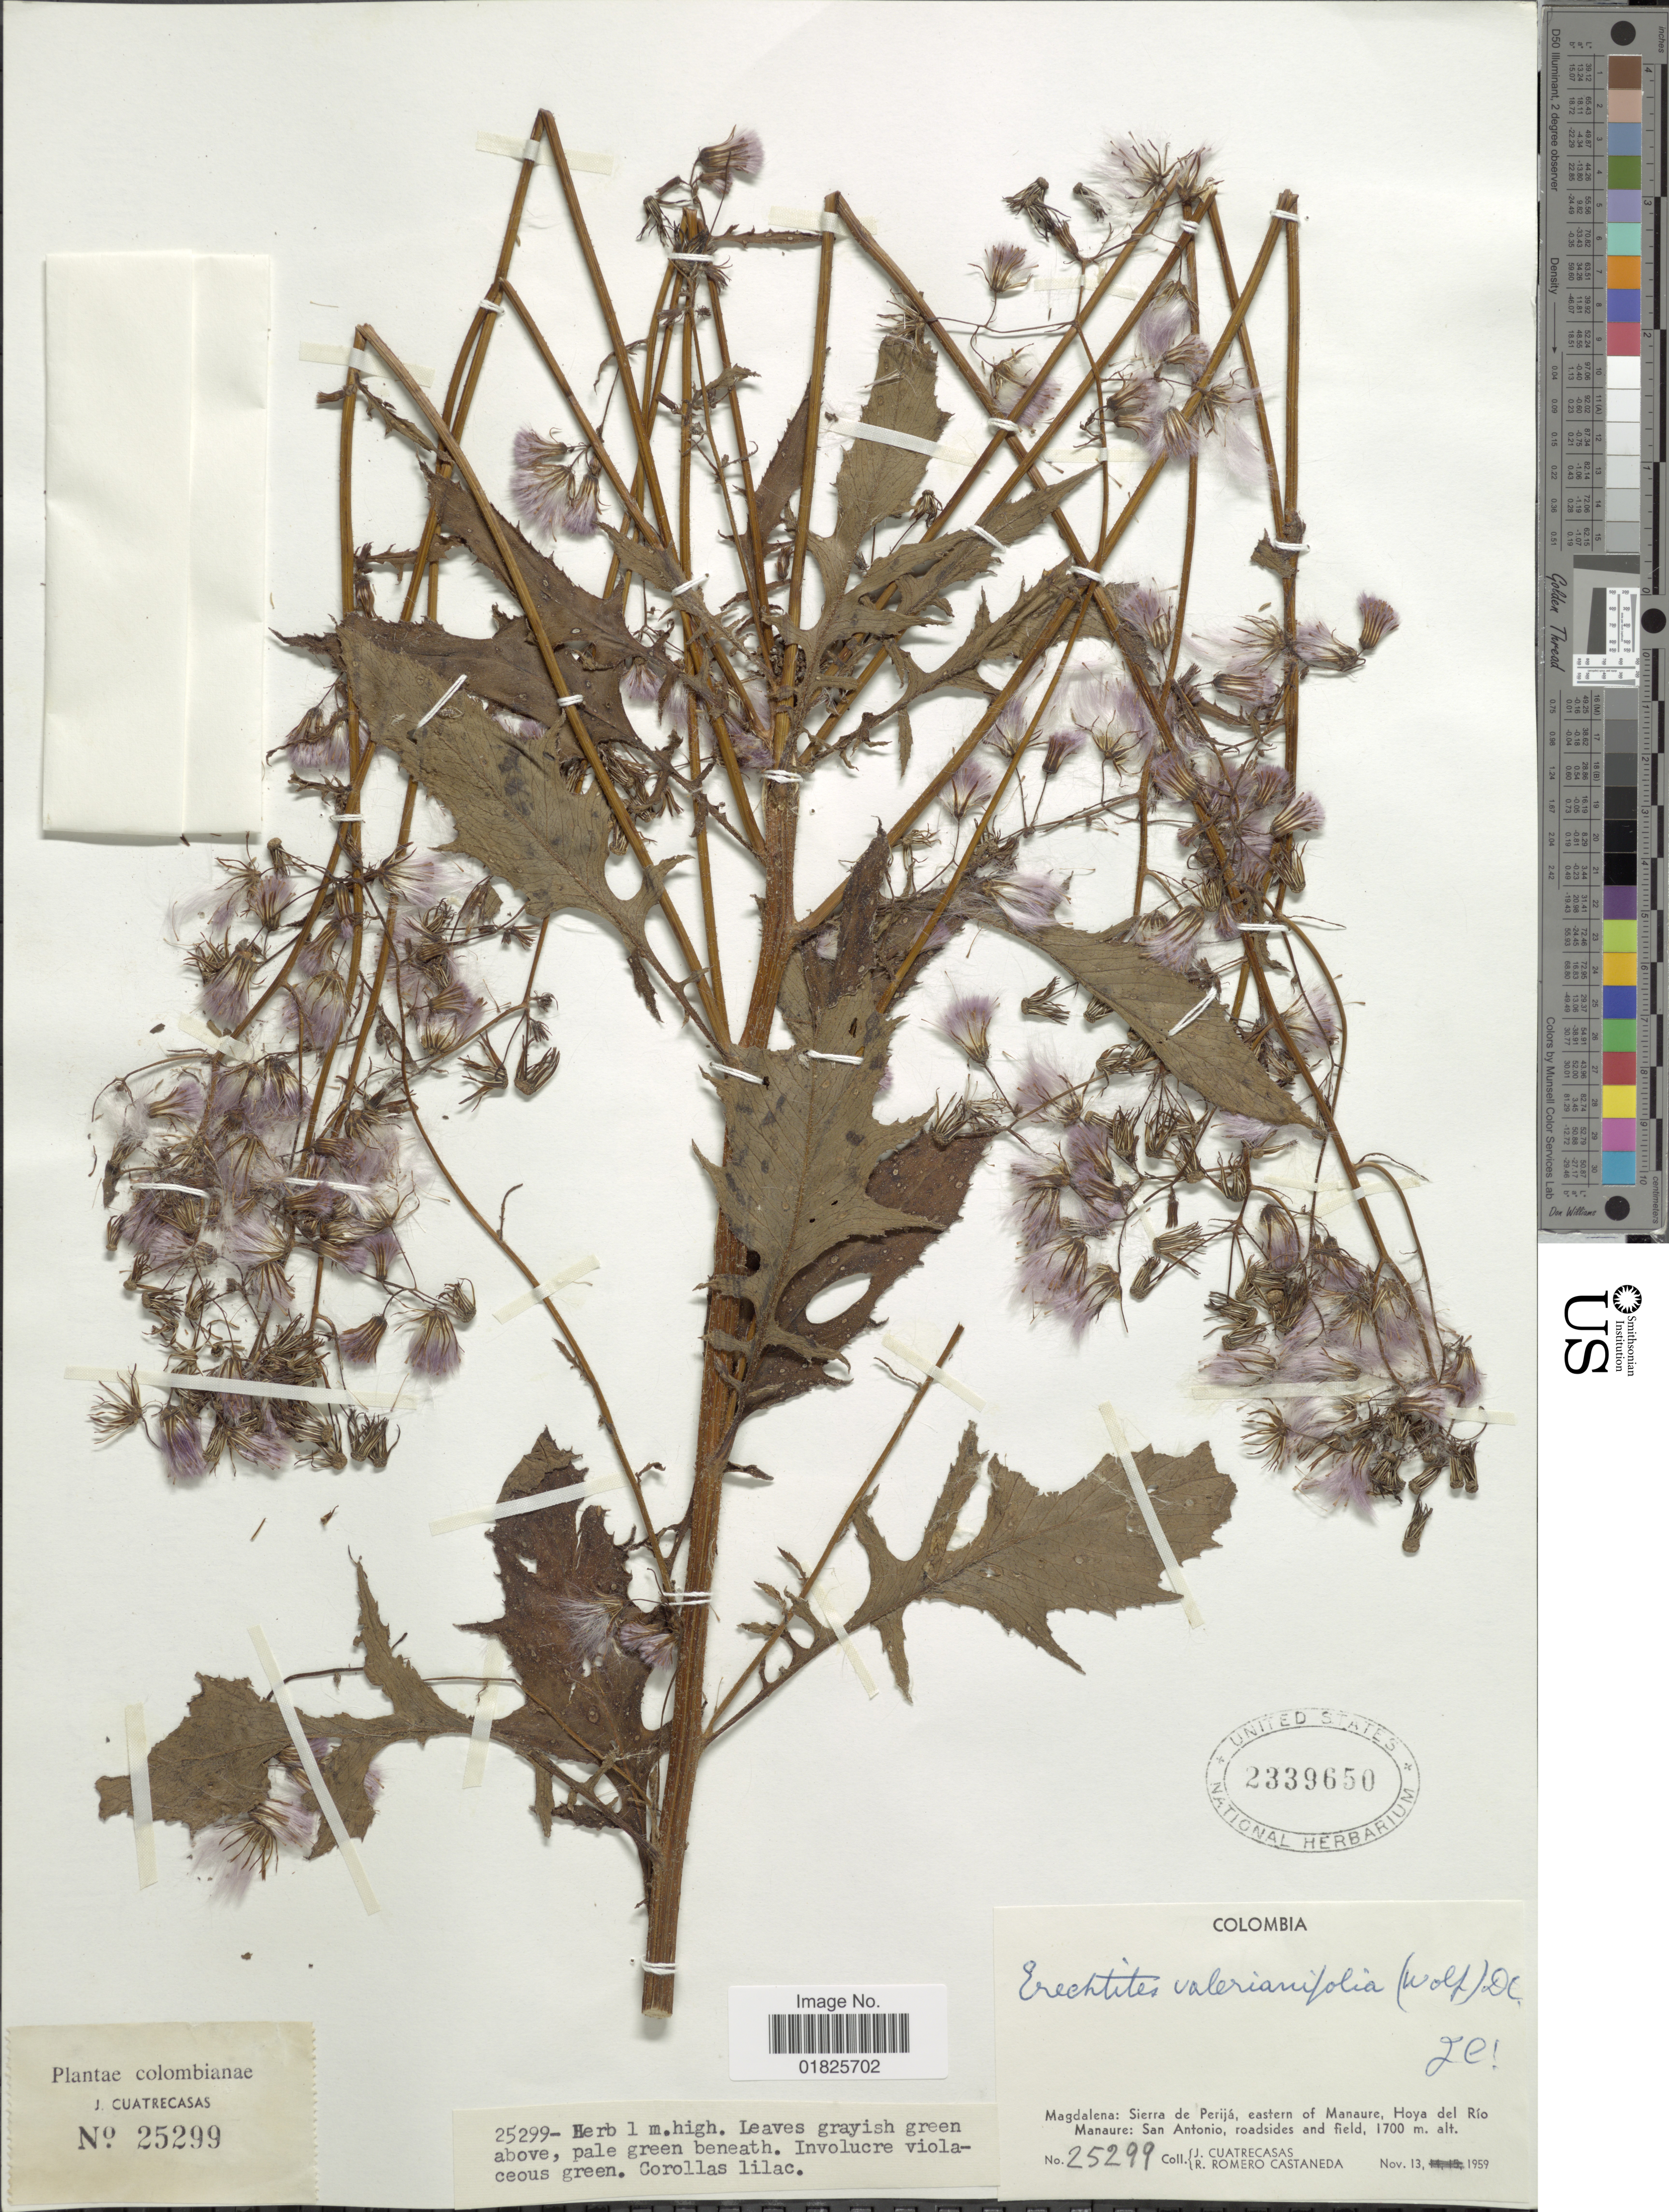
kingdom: Plantae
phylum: Tracheophyta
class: Magnoliopsida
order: Asterales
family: Asteraceae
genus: Erechtites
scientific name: Erechtites valerianifolius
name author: (Link ex Spreng.) DC.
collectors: J. Cuatrecasas & R. Romero Castañeda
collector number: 25299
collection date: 1959-11-13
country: Colombia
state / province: Magdalena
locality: Sierra de Perija, eastern of Manaure, Hoya del Rio Manaure: San Antonio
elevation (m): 1700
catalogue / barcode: US 2339650